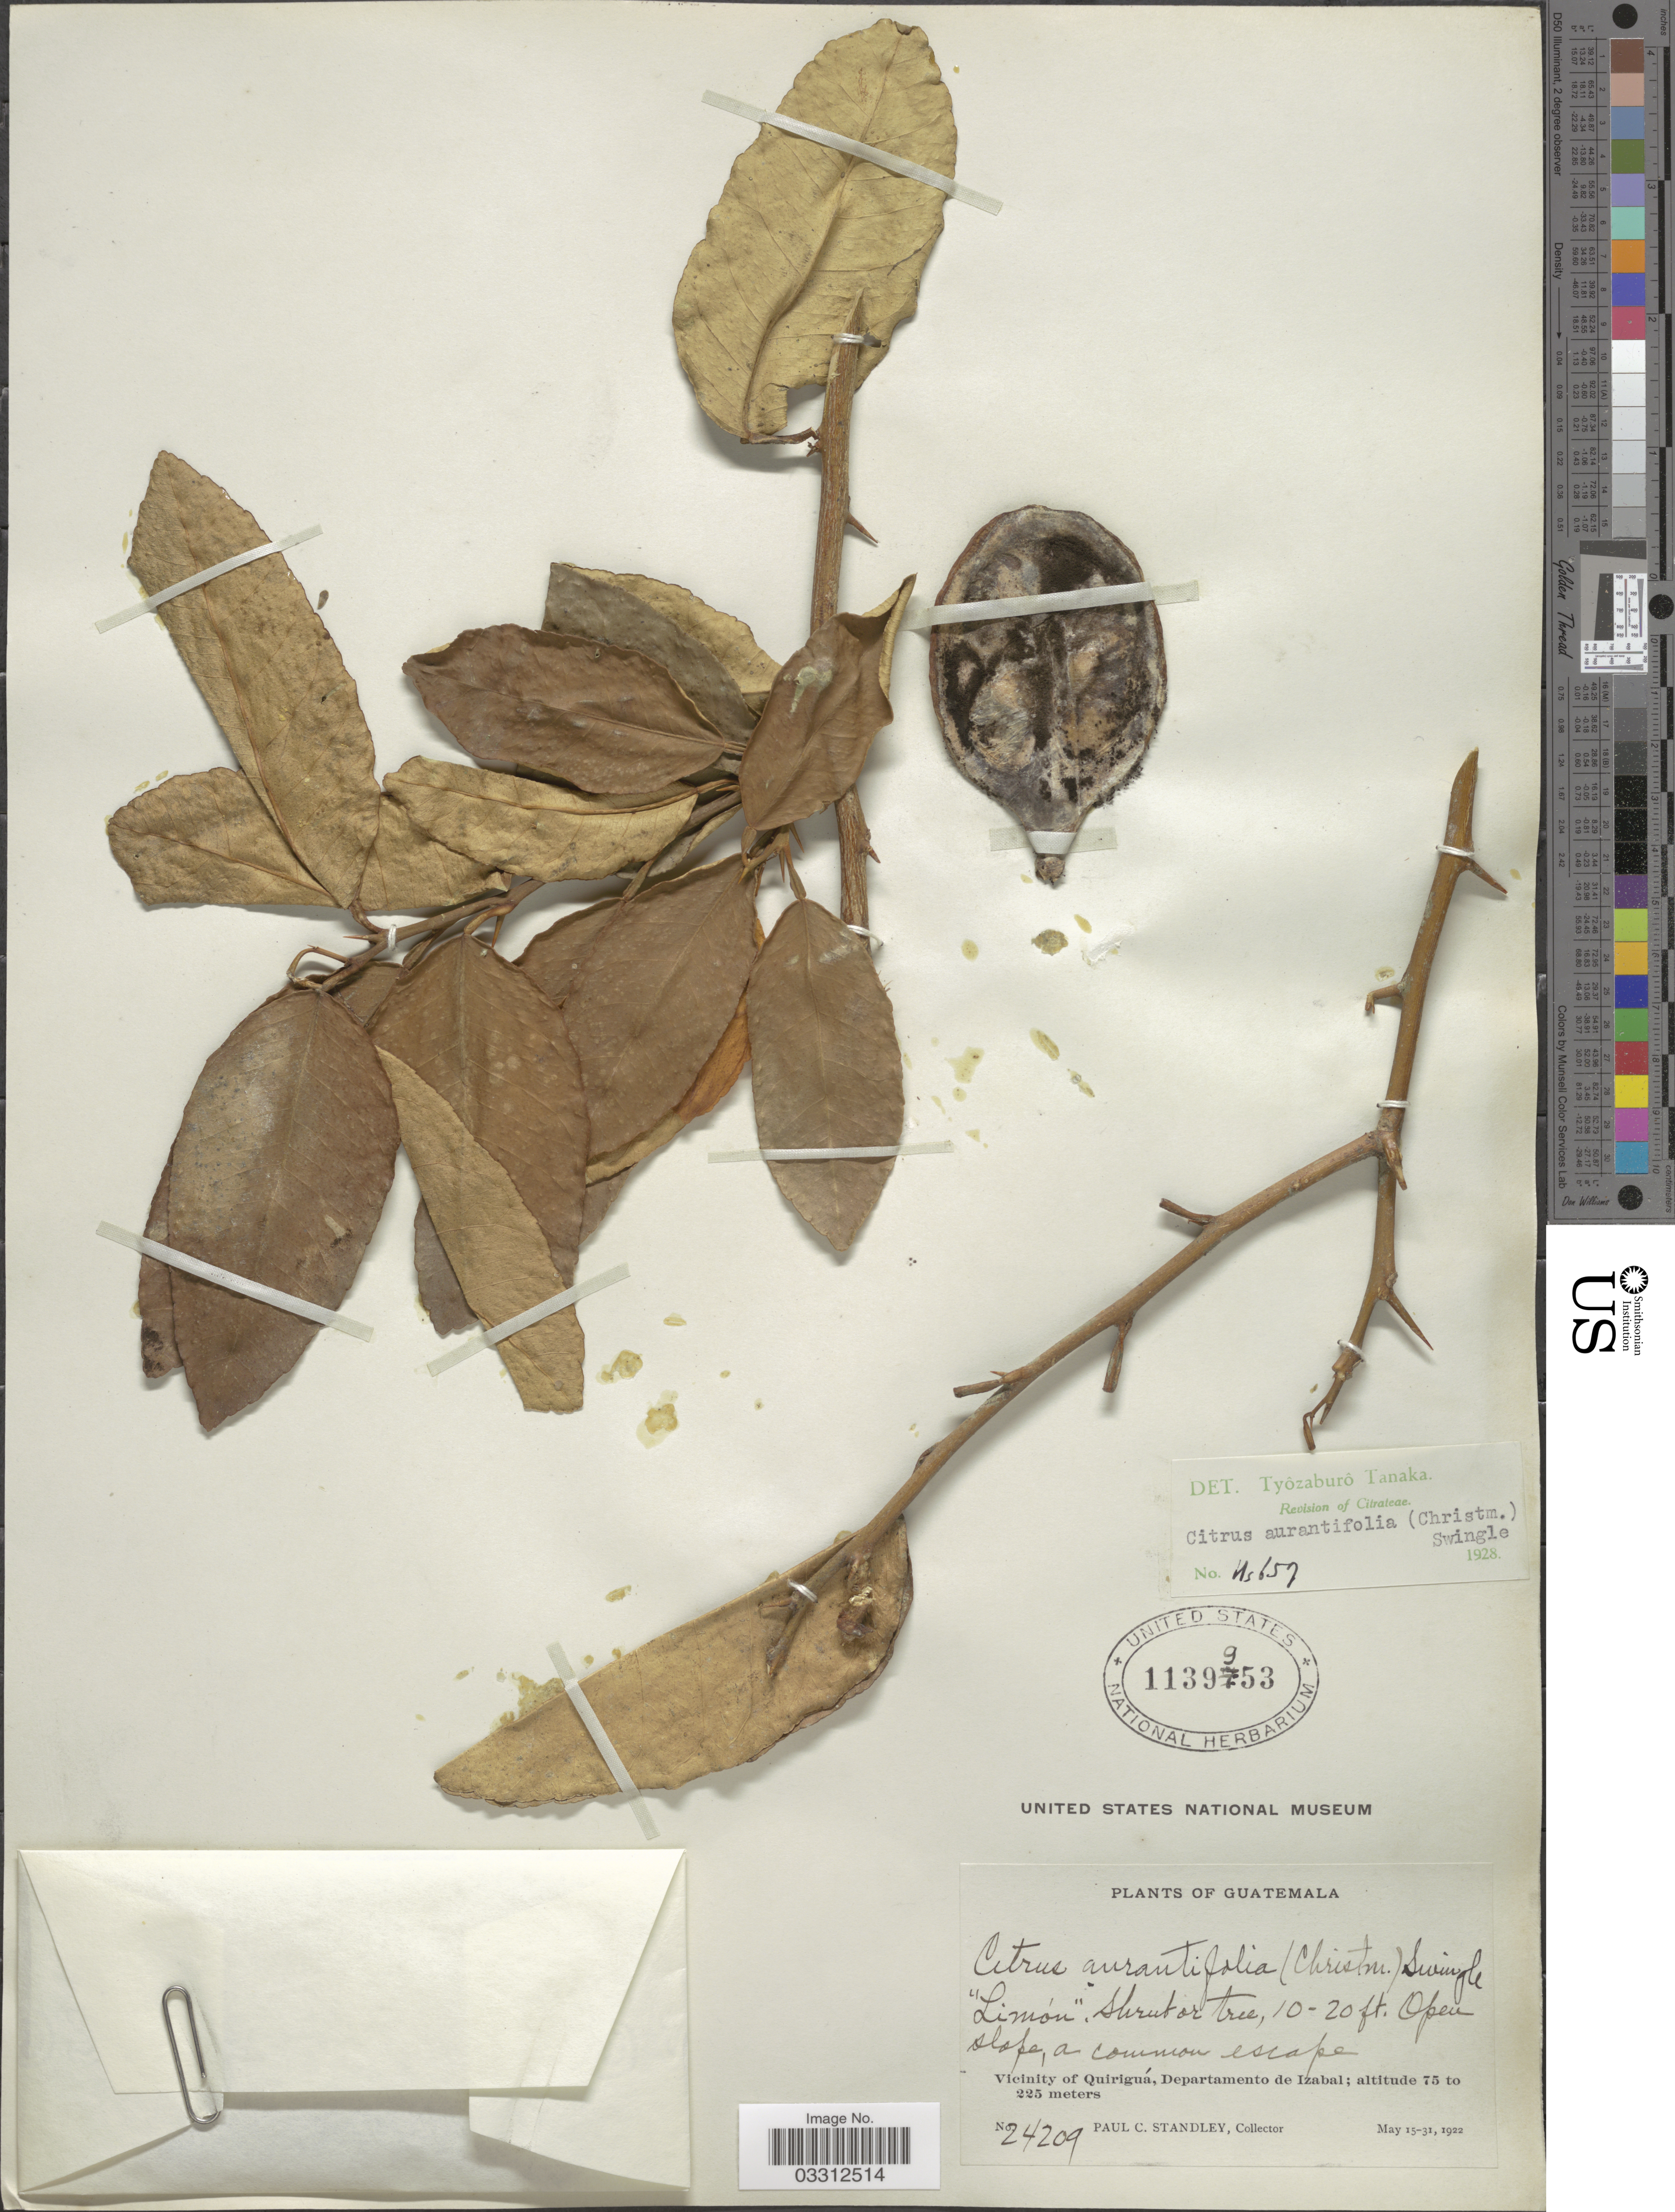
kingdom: Plantae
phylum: Tracheophyta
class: Magnoliopsida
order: Sapindales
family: Rutaceae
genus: Citrus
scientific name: Citrus x aurantifolia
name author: (Christm.) Swingle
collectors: P. C. Standley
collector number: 24209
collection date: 1922-05-15/1922-05-31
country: Guatemala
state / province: Izabal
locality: Vicinity of Quiriguá, Departamento de Izabal.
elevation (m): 75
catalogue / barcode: US 1139953